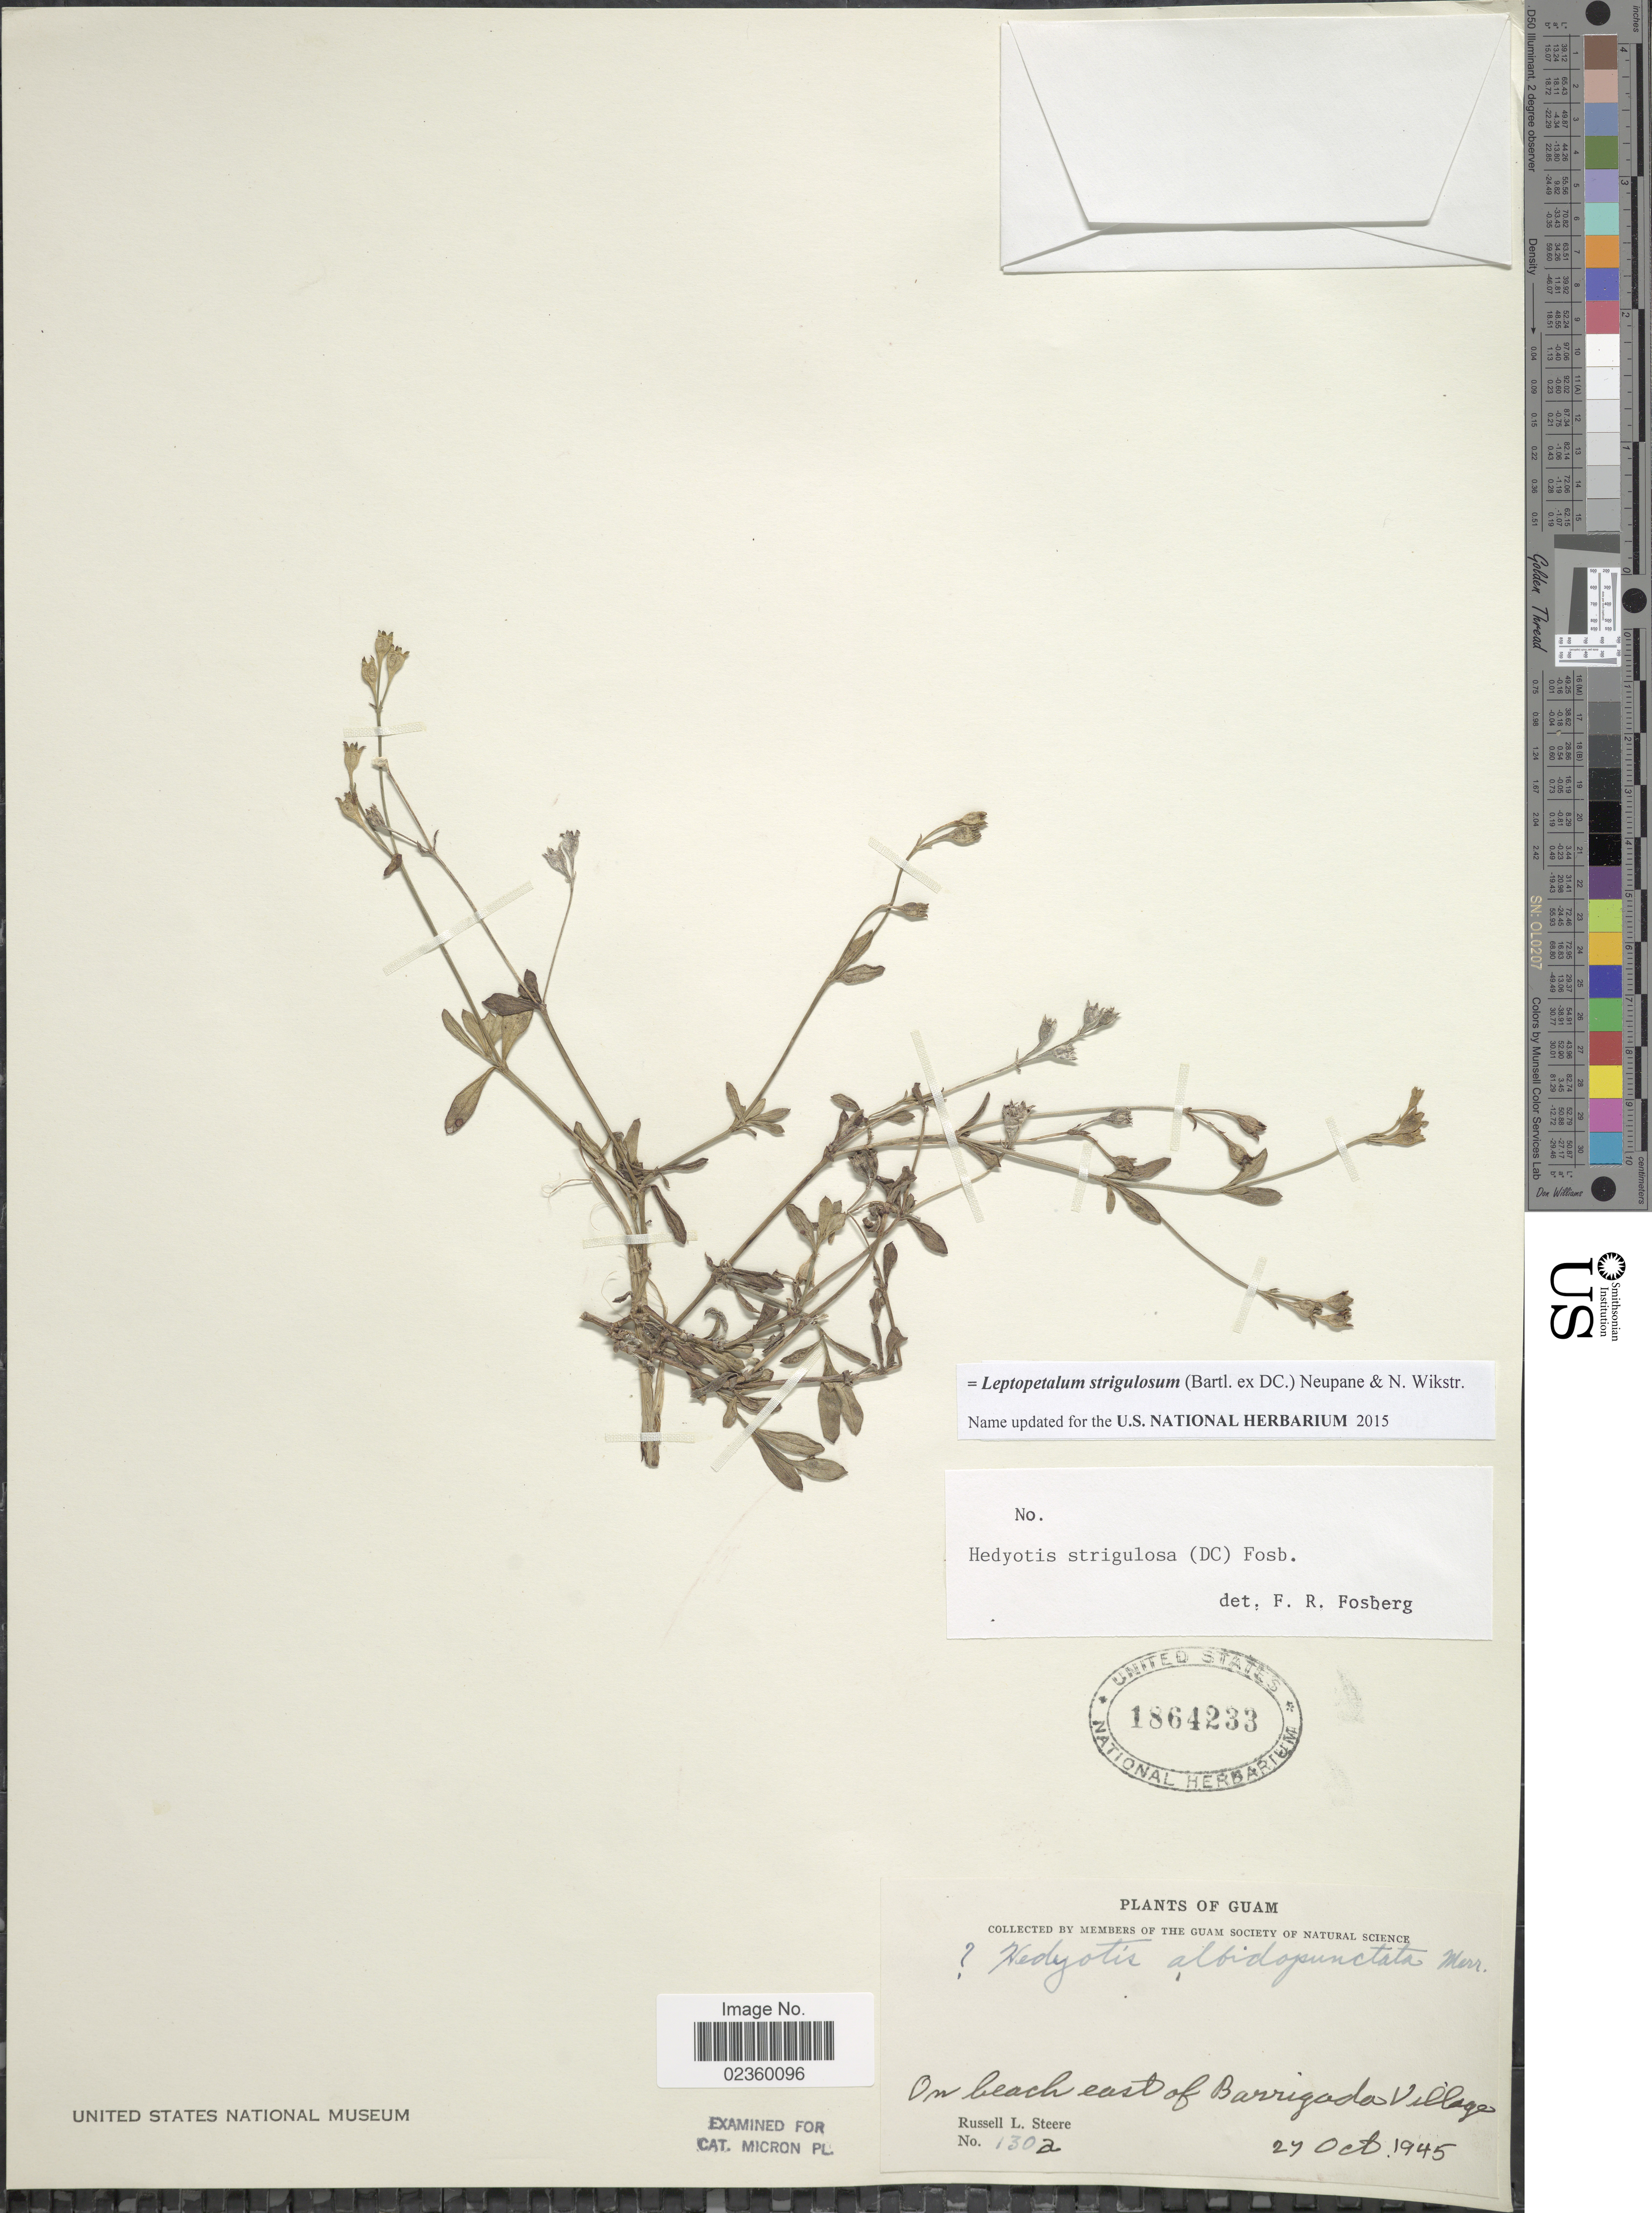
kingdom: Plantae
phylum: Tracheophyta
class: Magnoliopsida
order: Gentianales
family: Rubiaceae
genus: Leptopetalum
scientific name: Leptopetalum strigulosum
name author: (Bartl. ex DC.) Neupane & N. Wikstr.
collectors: R. L. Steere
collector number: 130a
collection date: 1945-10-27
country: Guam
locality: On beach east of Barrigado Village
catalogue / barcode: US 1864233